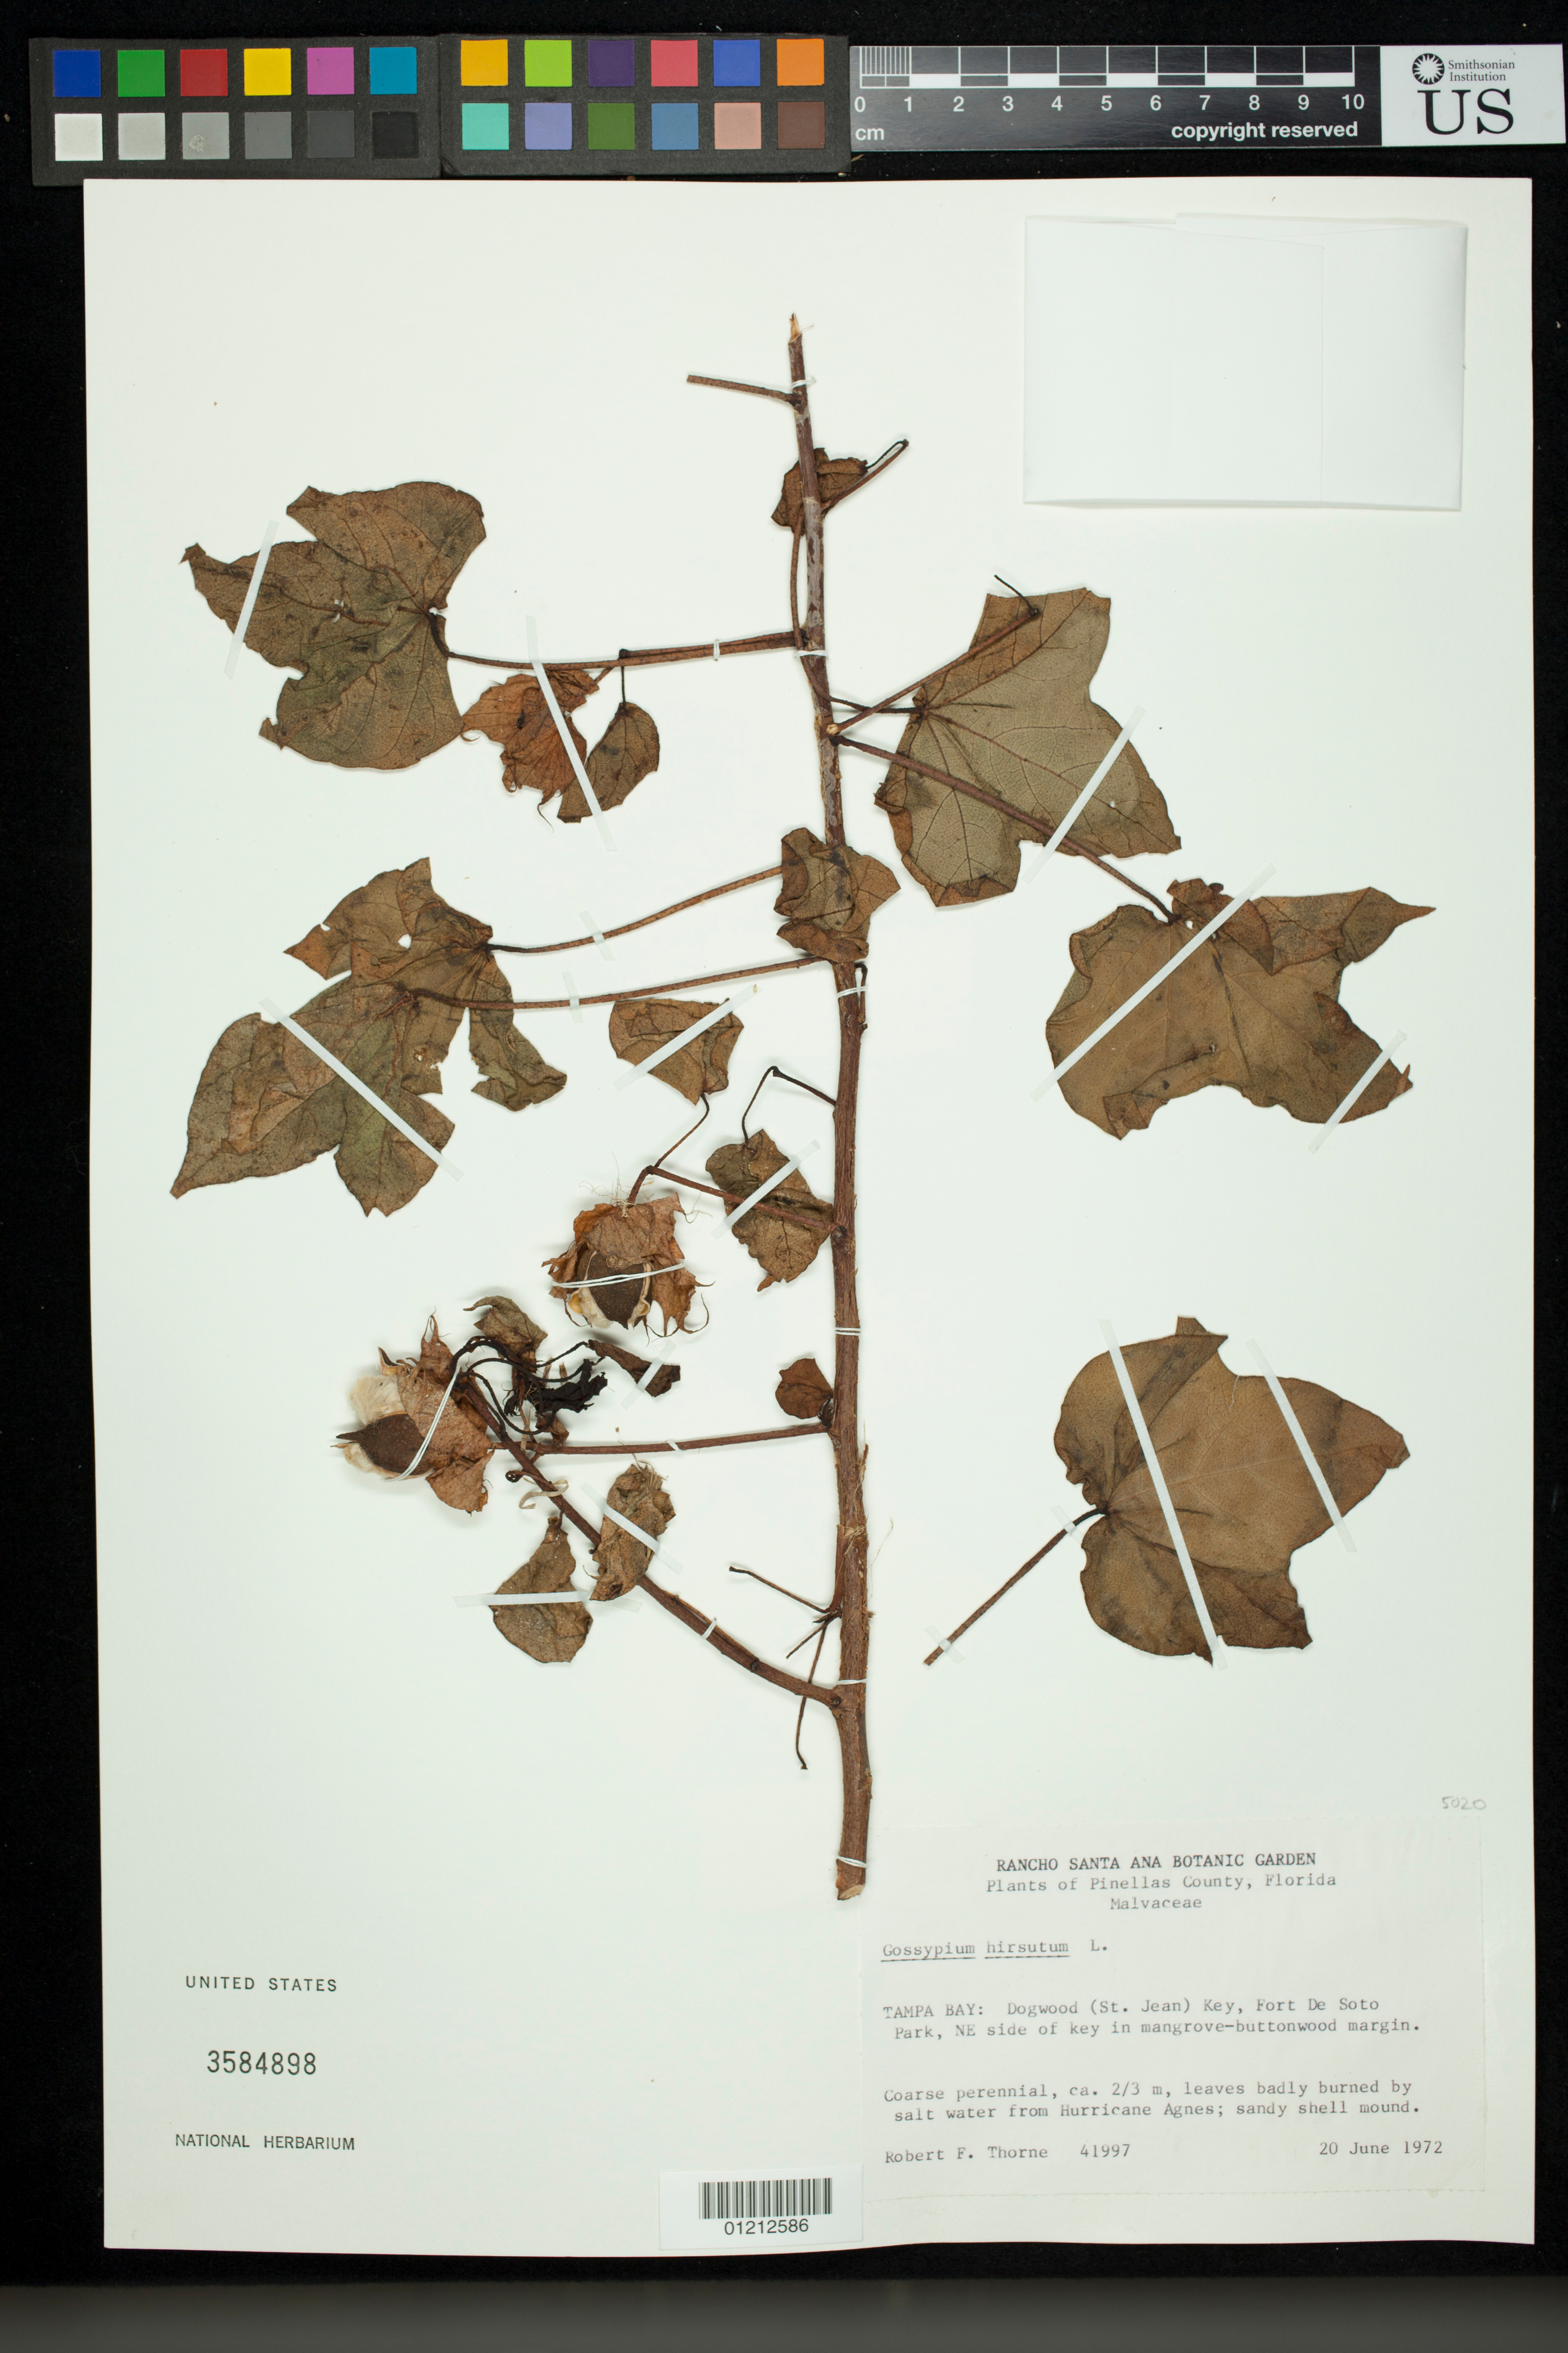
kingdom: Plantae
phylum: Tracheophyta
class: Magnoliopsida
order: Malvales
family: Malvaceae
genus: Gossypium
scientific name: Gossypium hirsutum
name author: L.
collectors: R. F. Thorne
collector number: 41997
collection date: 1972-06-20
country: United States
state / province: Florida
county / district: Pinellas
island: Dogwood Key [St. Jean]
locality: Tampa Bay: , Fort De Soto Park, NE side of key in mangrove-buttonwood margin. Sandy shell mound.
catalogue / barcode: US 3584898